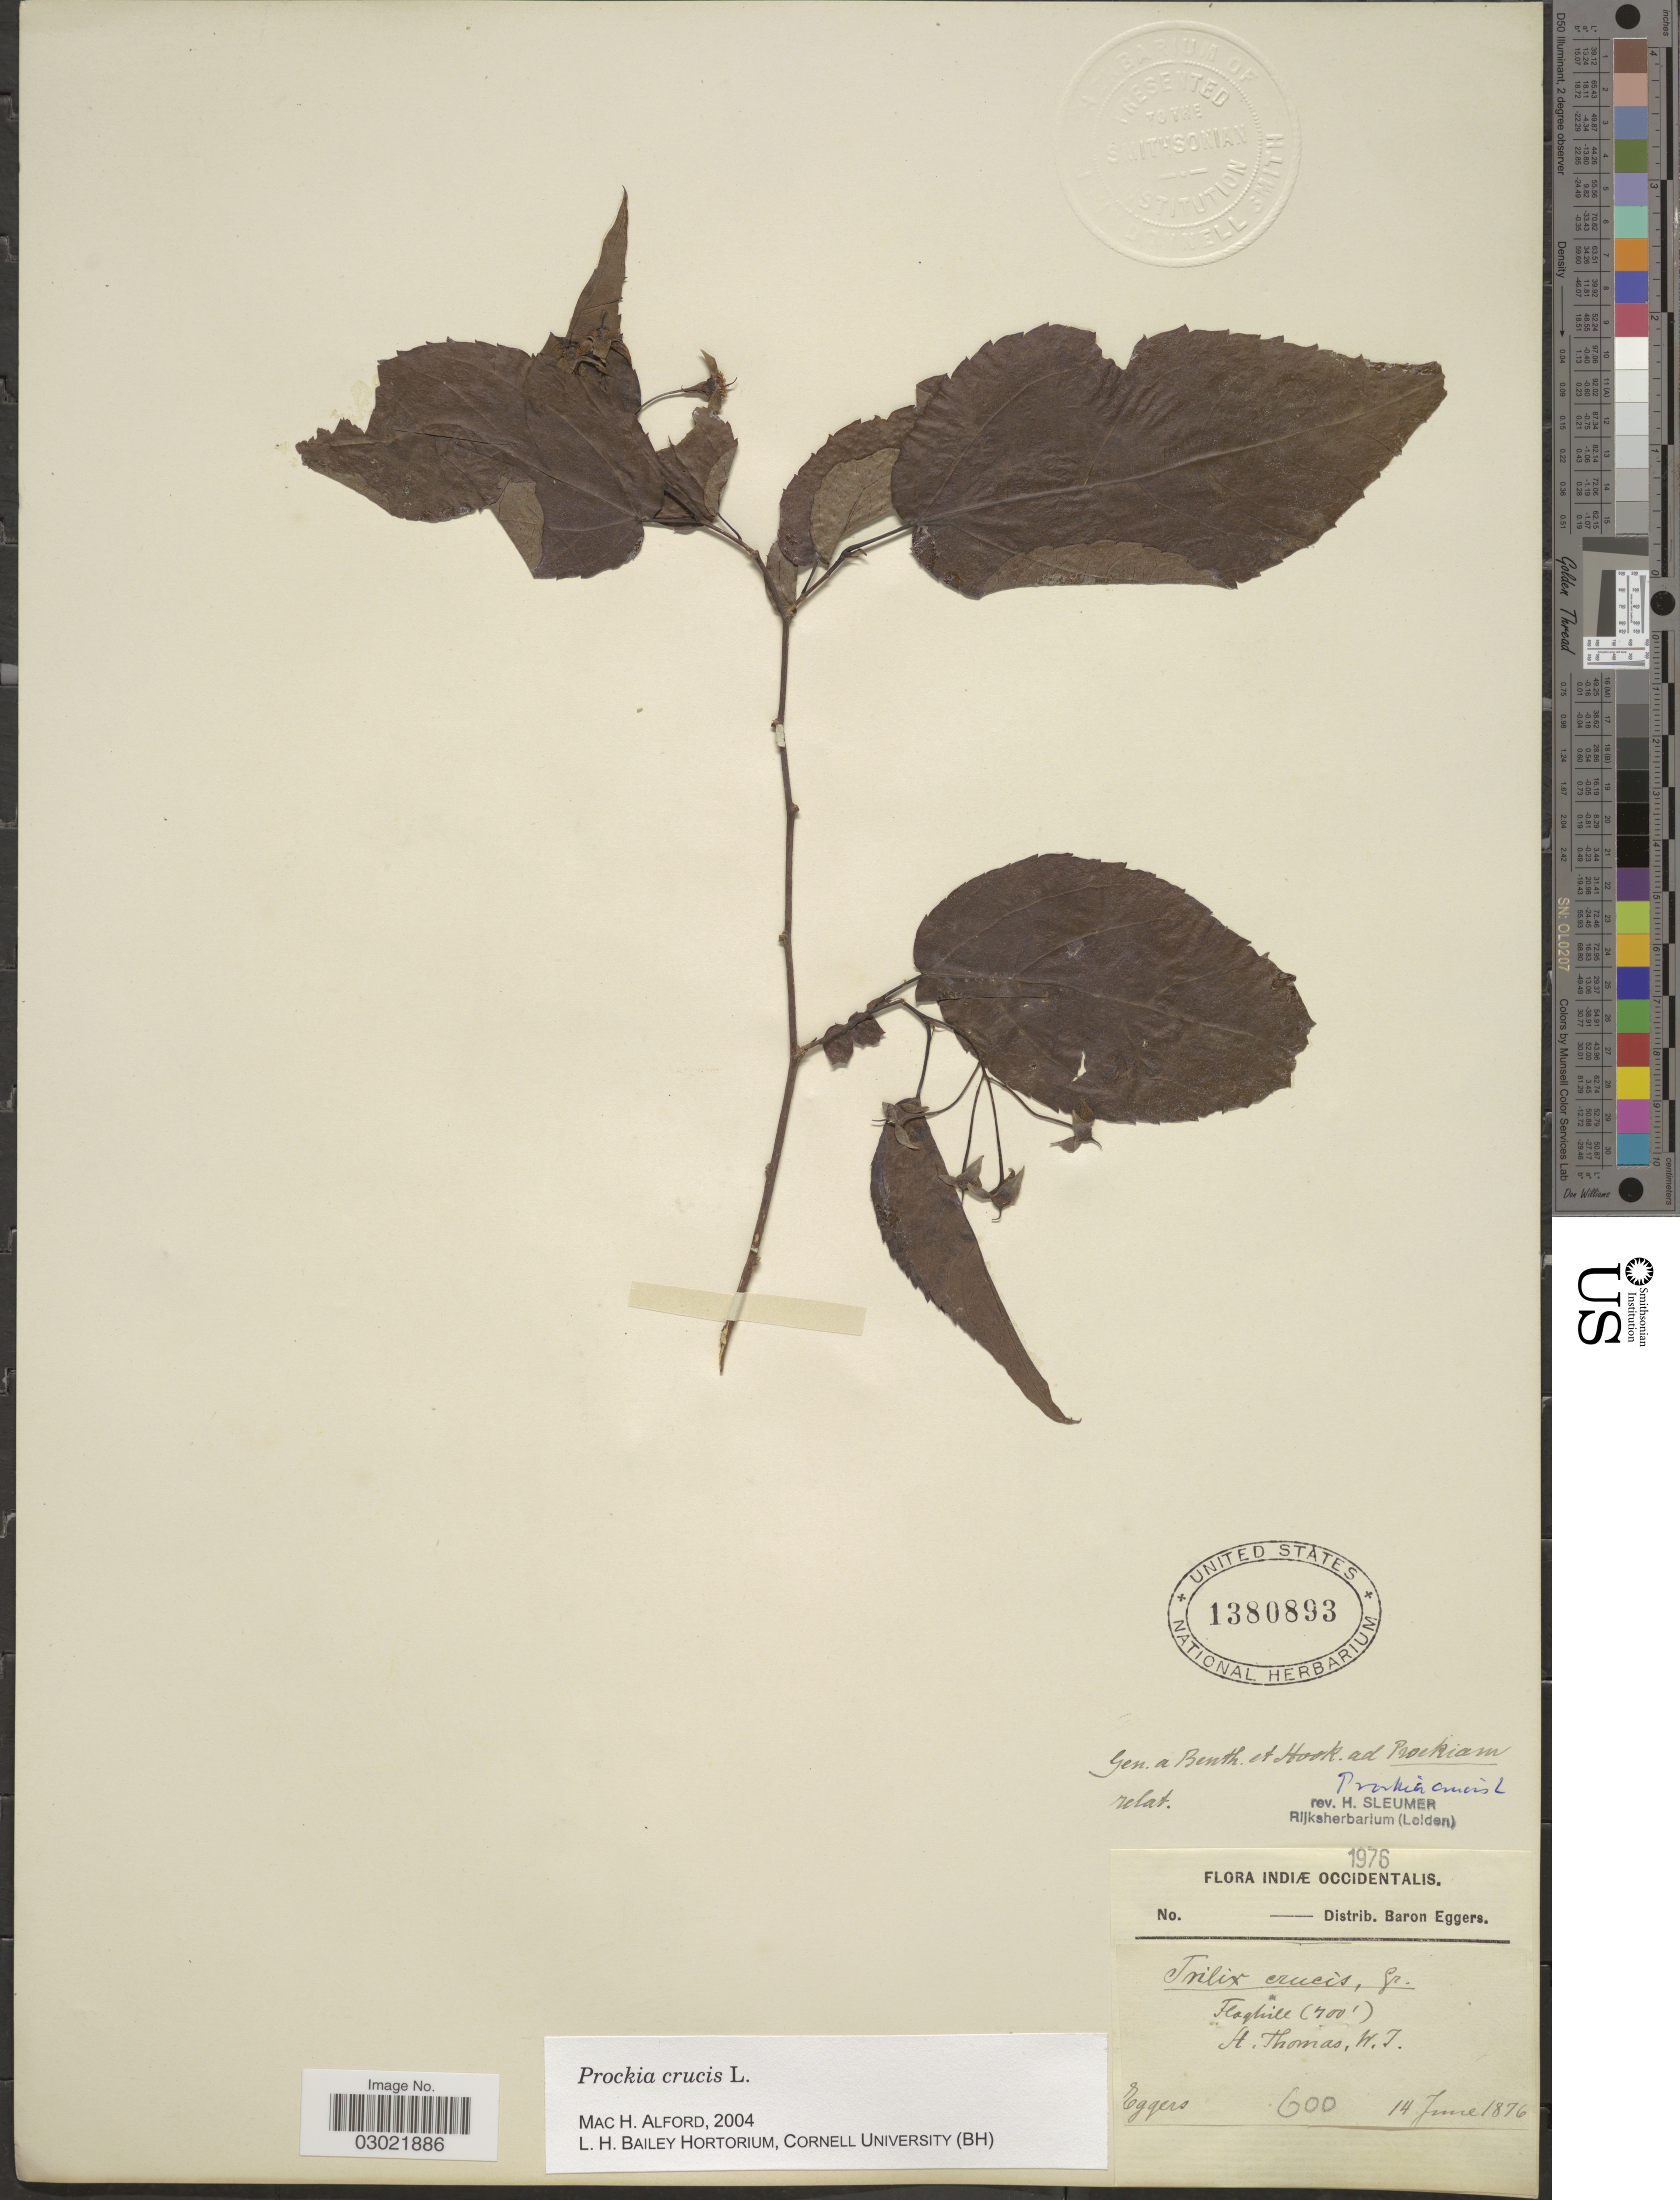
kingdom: Plantae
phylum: Tracheophyta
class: Magnoliopsida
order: Malpighiales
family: Salicaceae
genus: Prockia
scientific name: Prockia crucis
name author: P. Browne ex L.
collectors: -. Eggers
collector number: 600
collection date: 1876-06-14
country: U.S. Virgin Islands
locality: Indiæ occidentalis. St. Thomas. W.I.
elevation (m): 122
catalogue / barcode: US 1380893